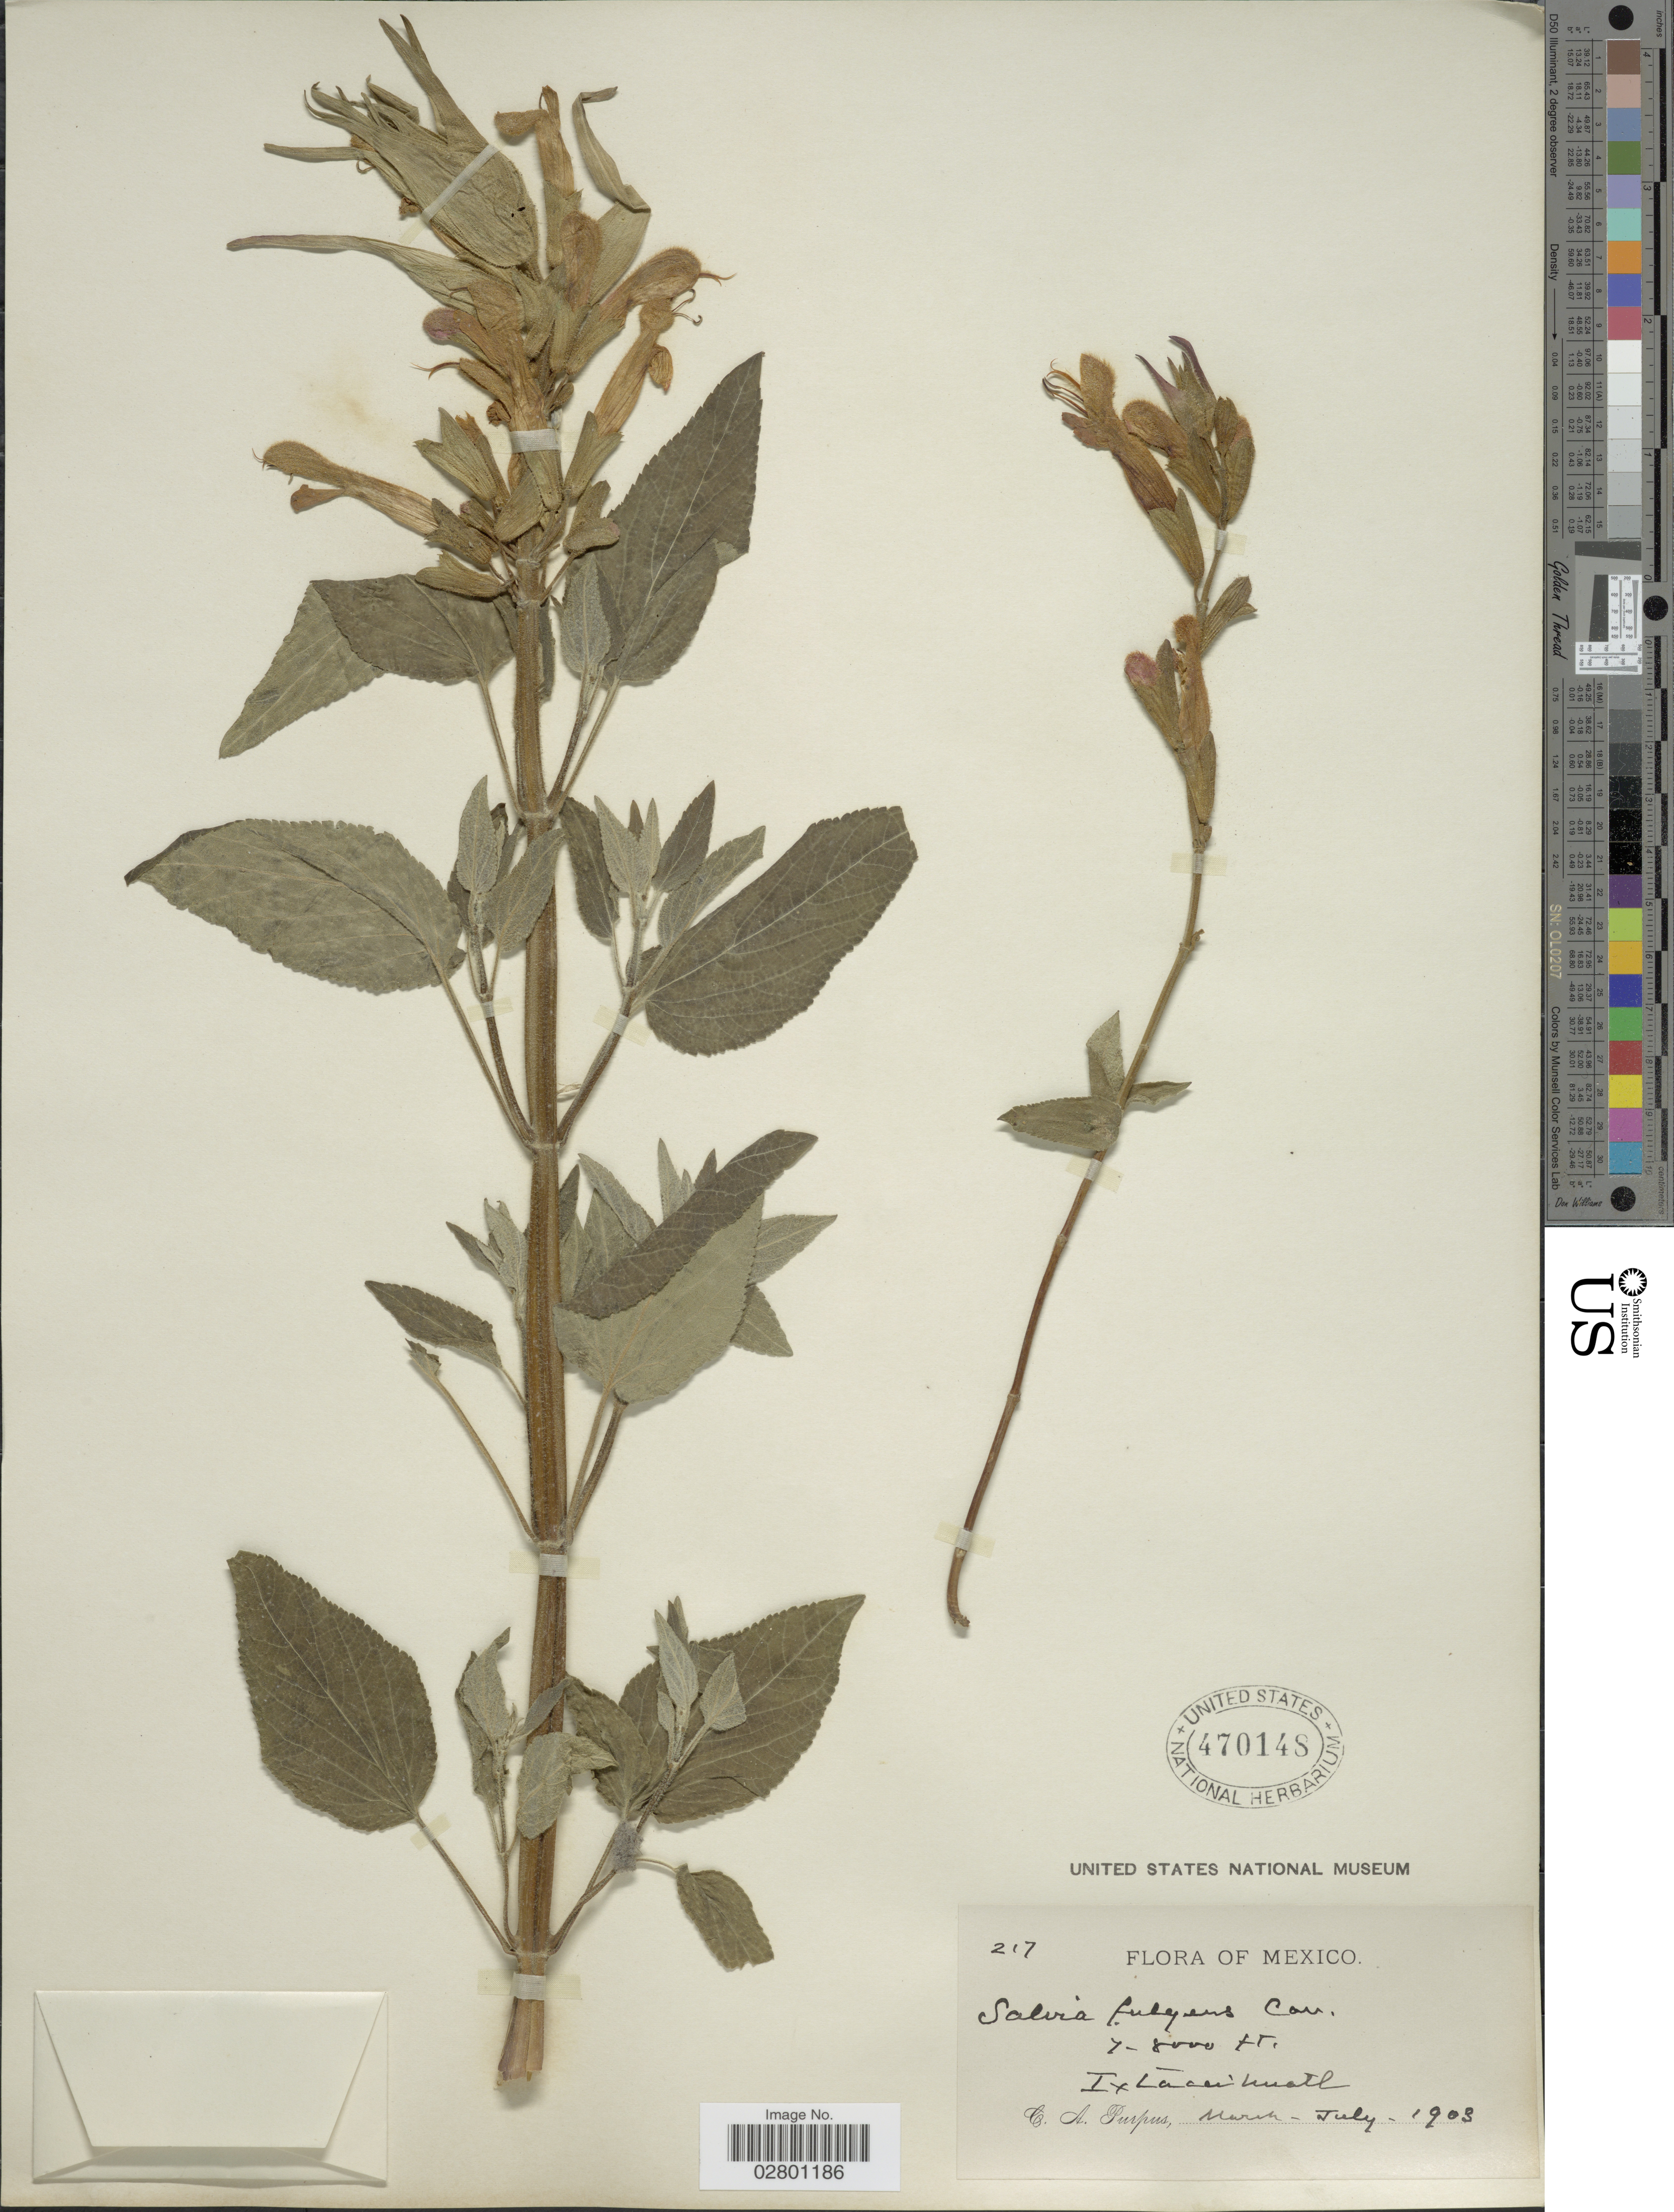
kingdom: Plantae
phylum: Tracheophyta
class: Magnoliopsida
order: Lamiales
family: Lamiaceae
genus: Salvia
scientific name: Salvia fulgens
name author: Cav.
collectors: C. A. Purpus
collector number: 217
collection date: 1903-03/1903-07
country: Mexico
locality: Ixtaccihuatl.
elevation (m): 2134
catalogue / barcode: US 470148